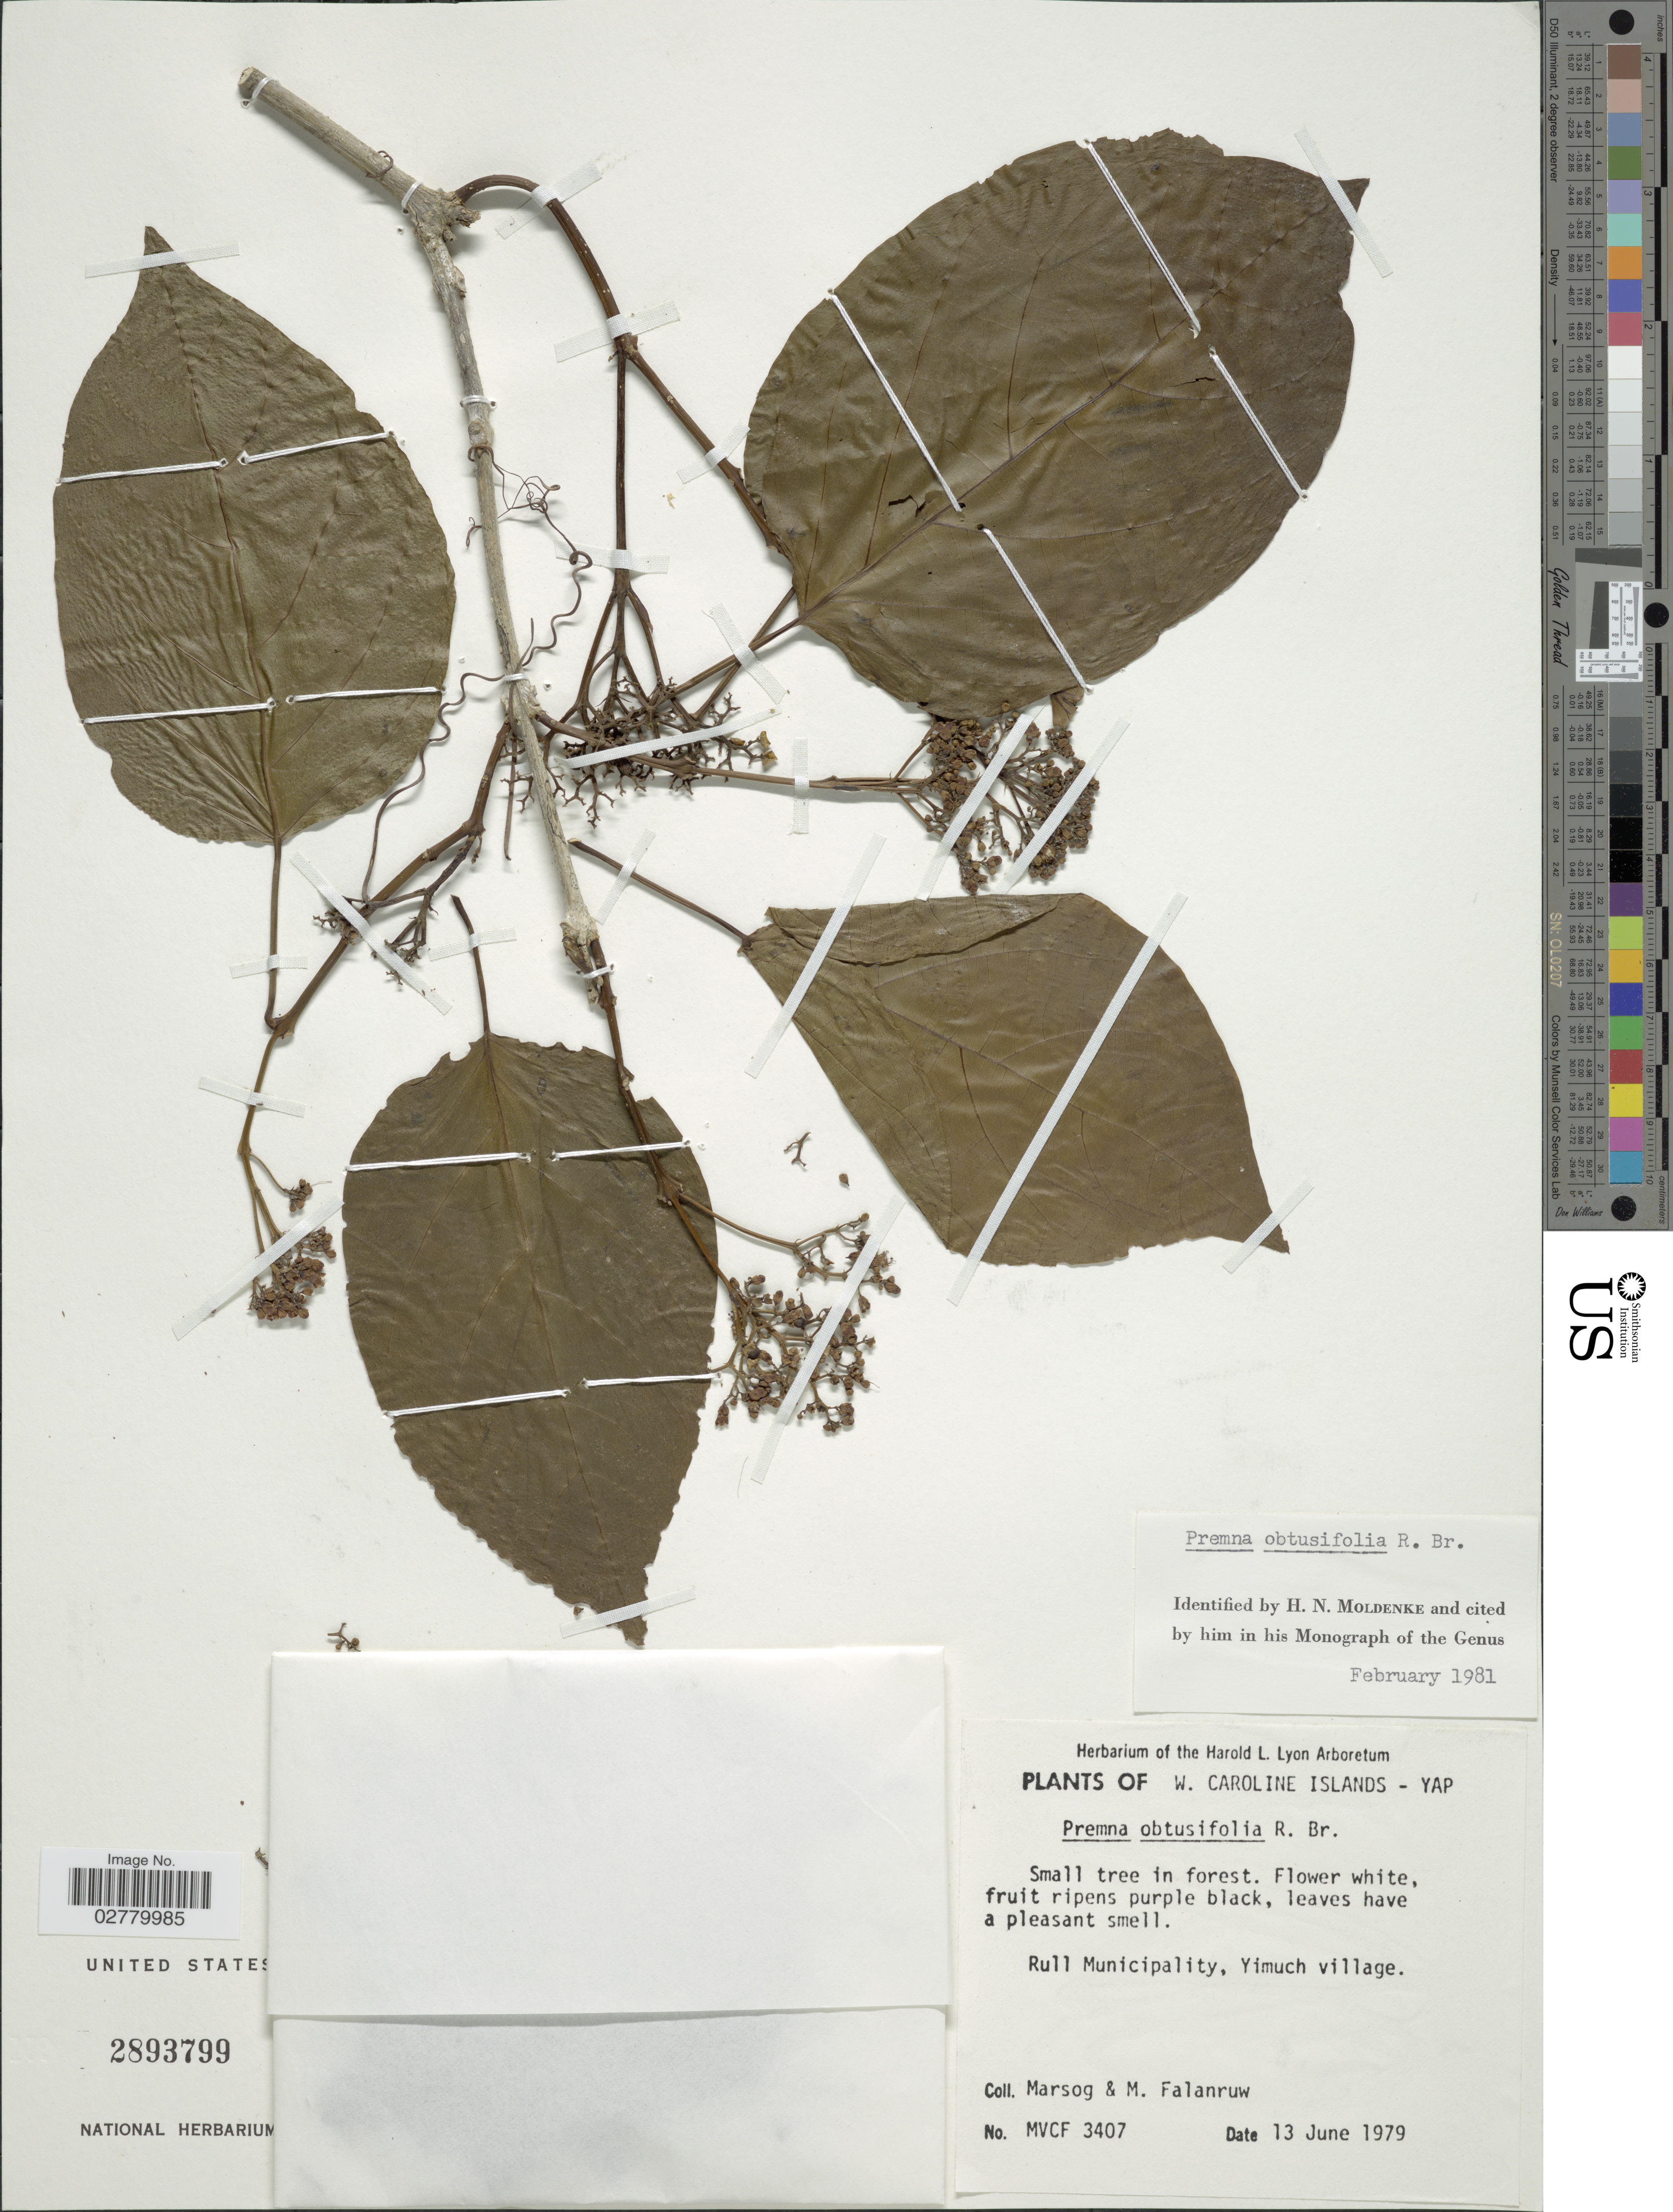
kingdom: Plantae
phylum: Tracheophyta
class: Magnoliopsida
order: Lamiales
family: Lamiaceae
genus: Premna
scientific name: Premna obtusifolia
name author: R. Br.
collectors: Marsog & M. Falanruw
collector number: MVCF3407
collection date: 1979-06-13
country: Micronesia, Federated States of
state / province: Yap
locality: W. Caroline Islands. Rull Municipality, Yimuch village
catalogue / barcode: US 2893799